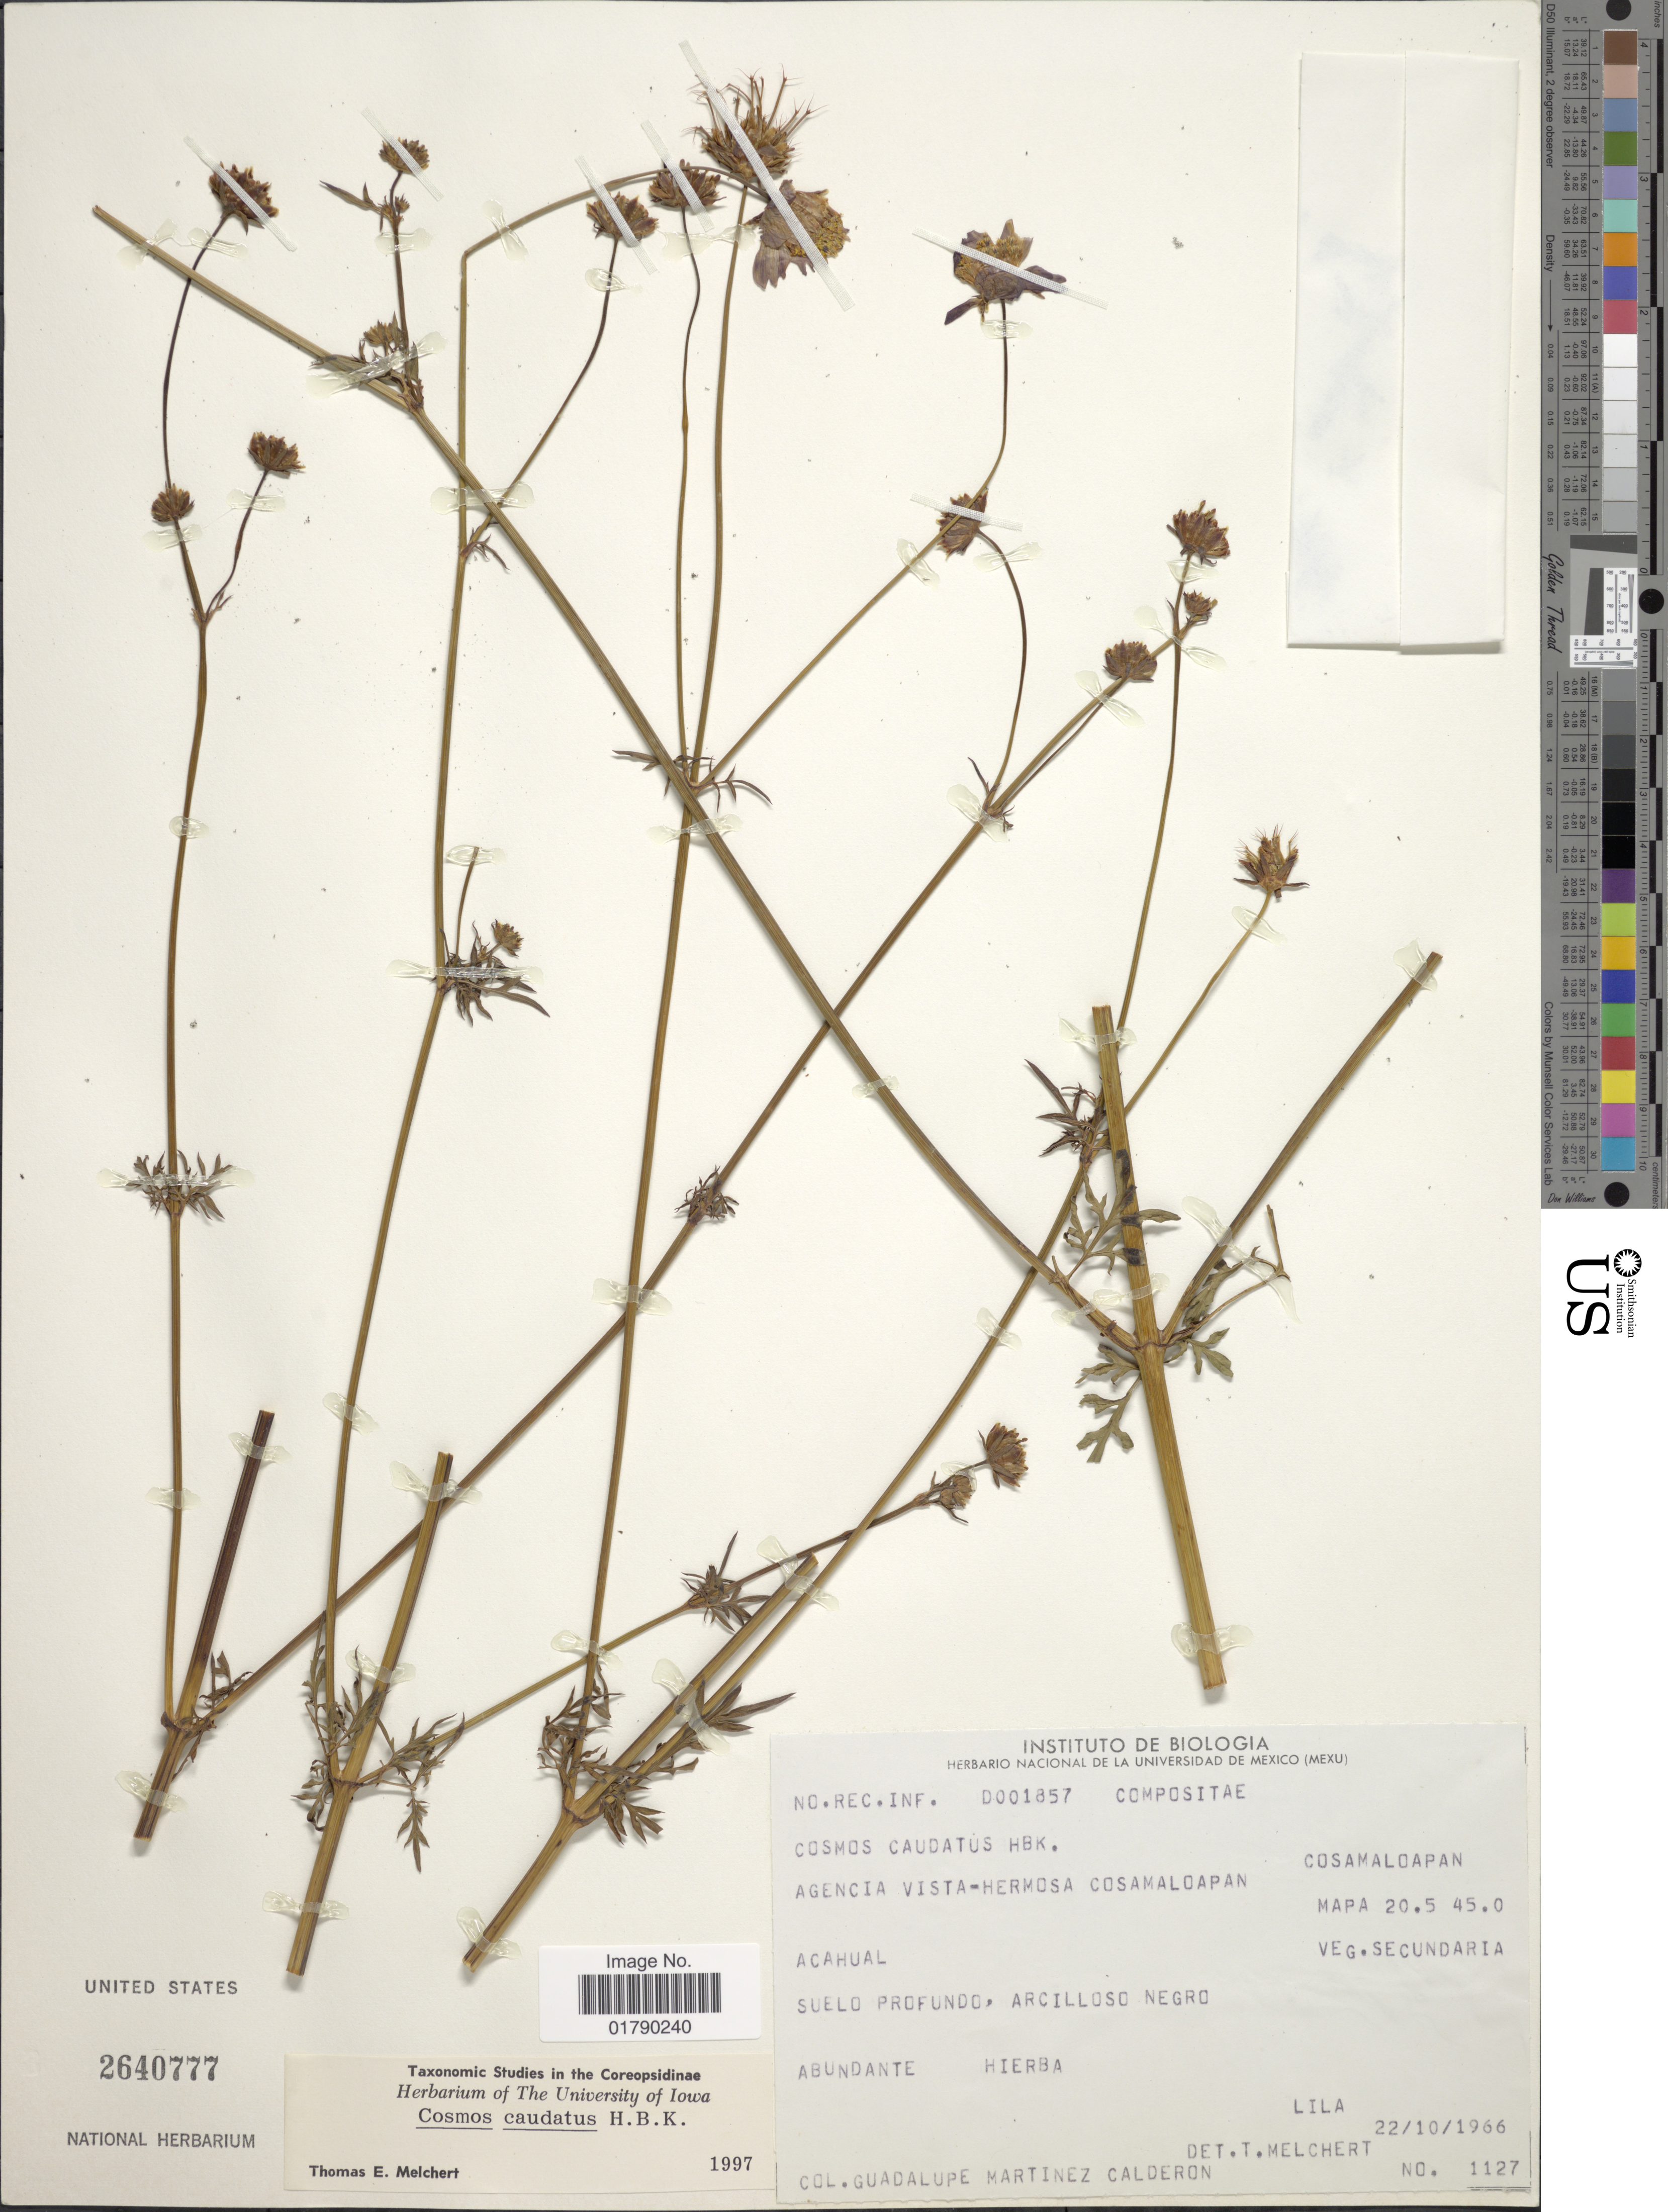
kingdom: Plantae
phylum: Tracheophyta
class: Magnoliopsida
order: Asterales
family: Asteraceae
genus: Cosmos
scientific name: Cosmos caudatus var. exaristatus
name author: Sherff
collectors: G. Martinez-C.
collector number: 1127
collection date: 1966-10-22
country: Mexico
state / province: Veracruz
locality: Acahual, Suelo Profundo, Arcilloso Negro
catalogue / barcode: US 2640777